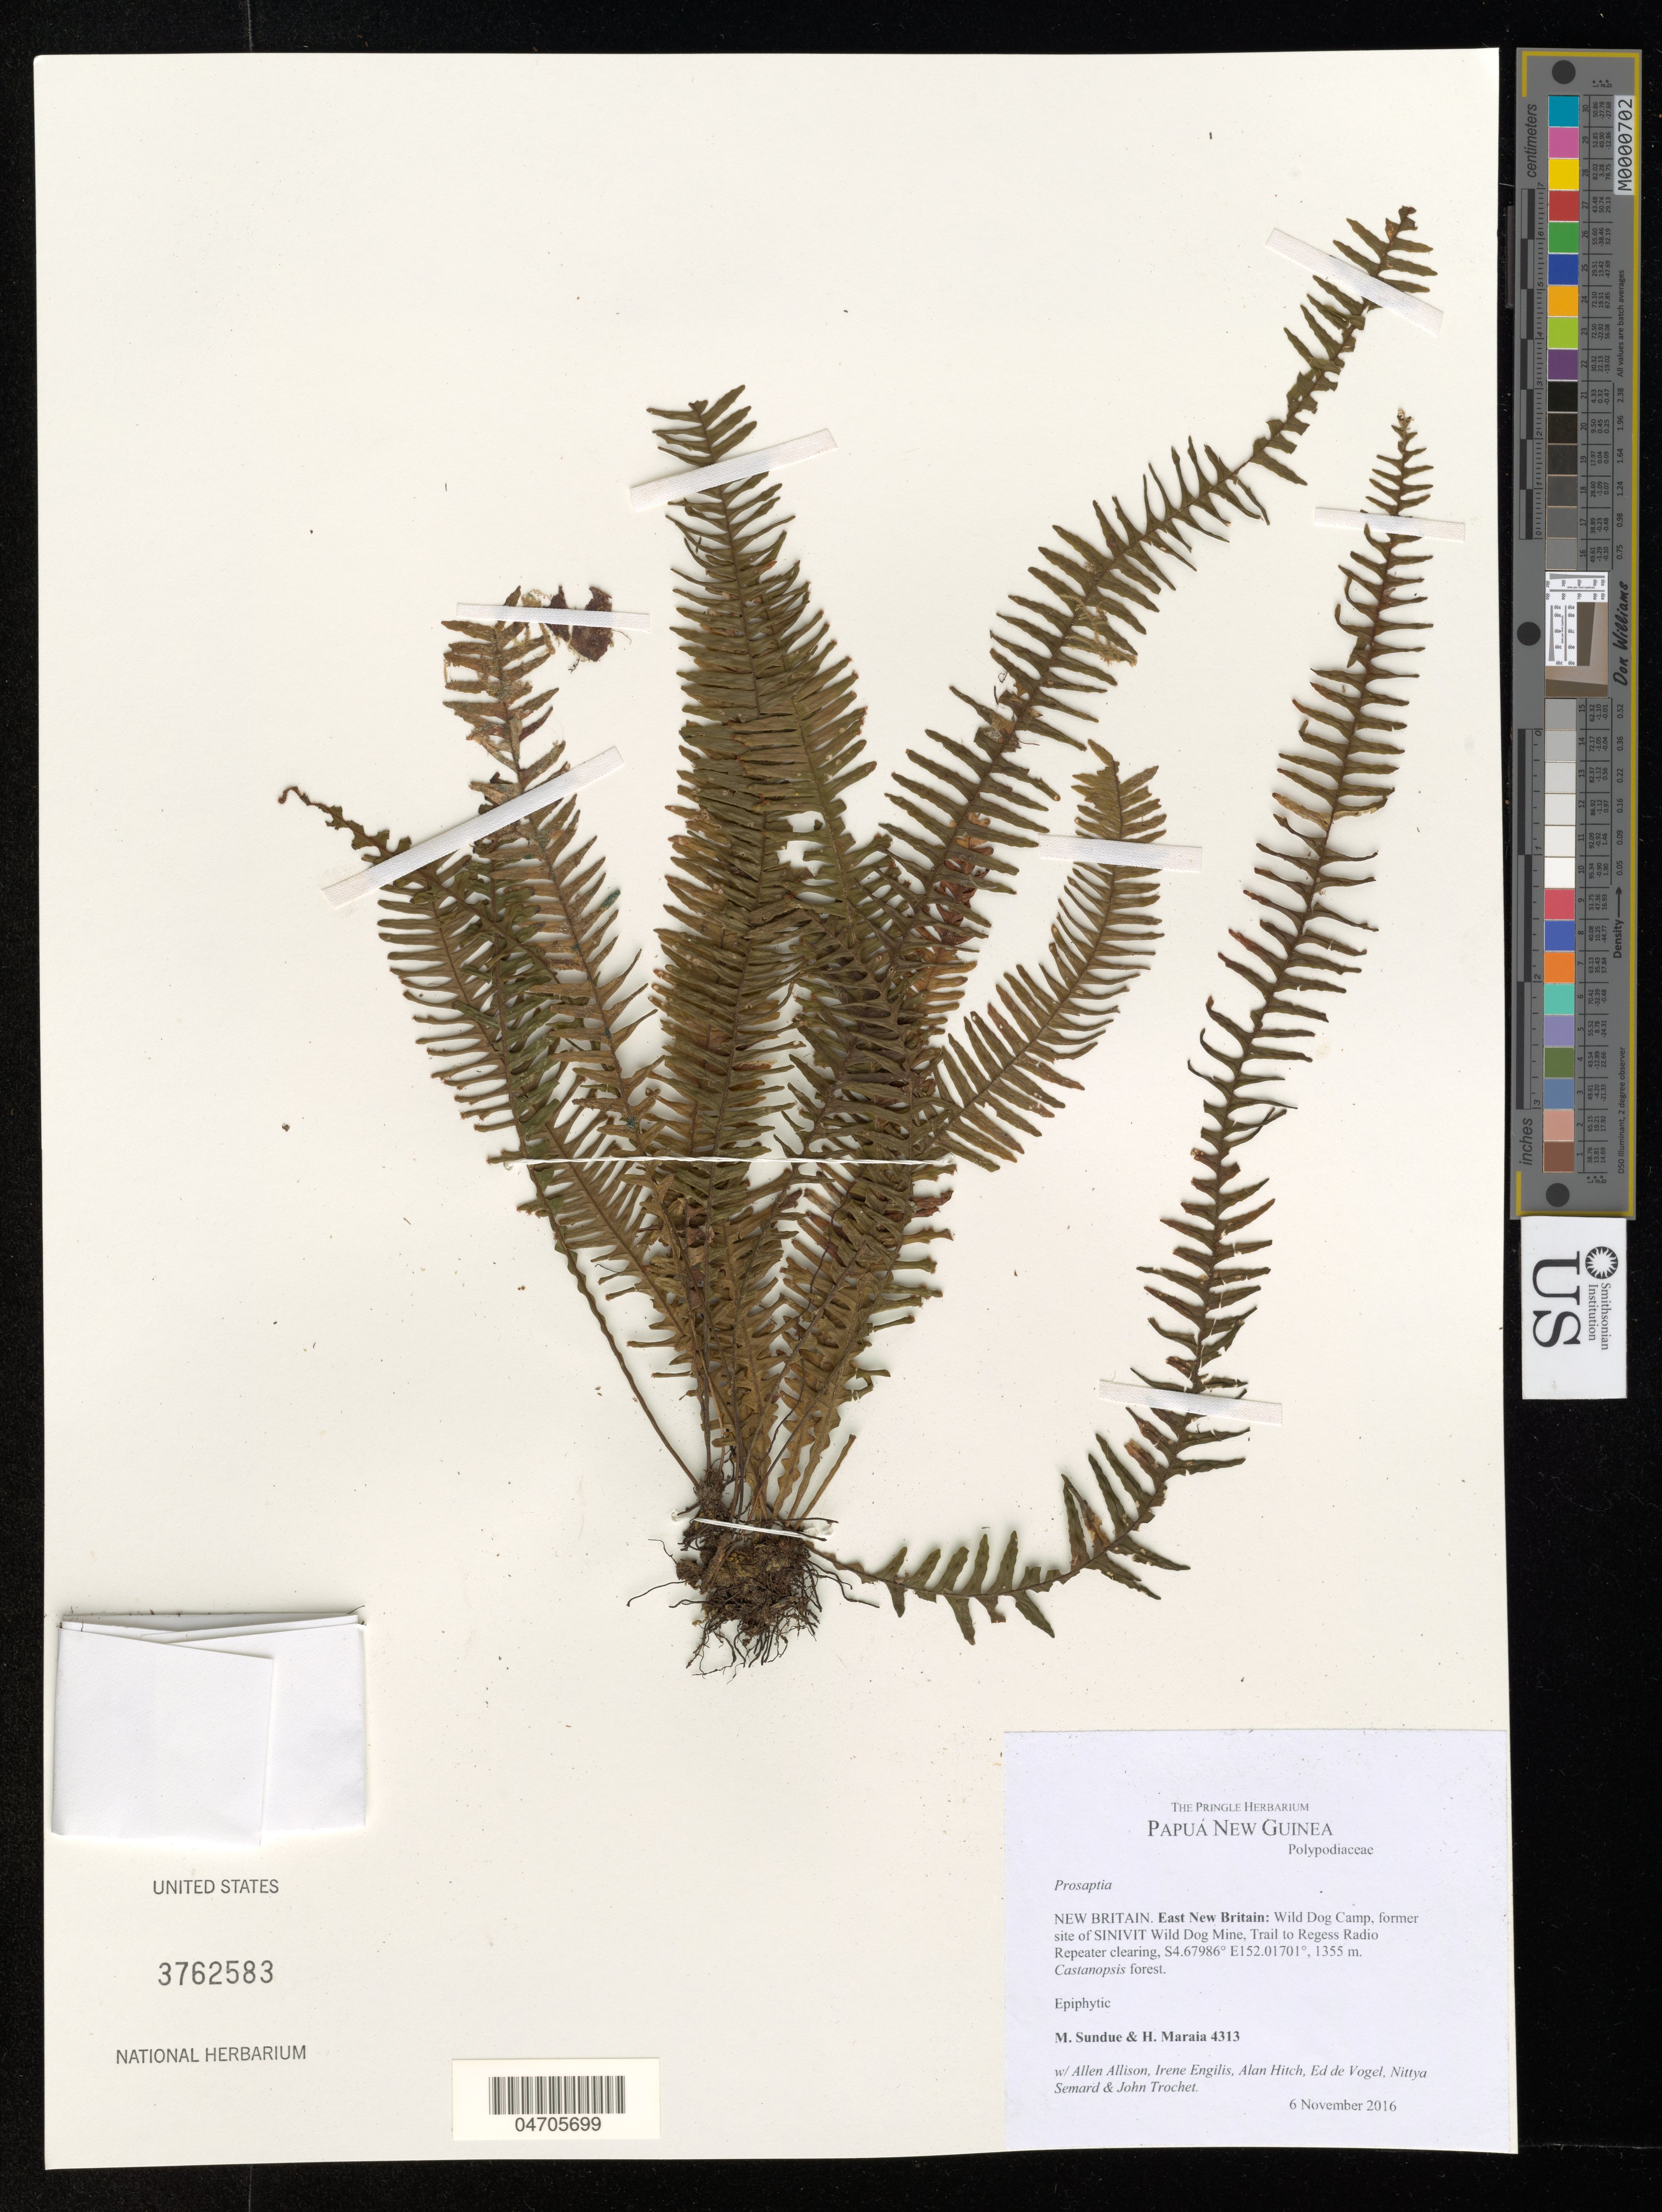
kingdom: Plantae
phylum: Tracheophyta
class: Polypodiopsida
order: Polypodiales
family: Polypodiaceae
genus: Prosaptia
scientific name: Prosaptia sp.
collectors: M. Sundue, H. Maraia, A. Allison & A. Garcia Jimenez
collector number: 4313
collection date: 2016-11-06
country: Papua New Guinea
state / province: East New Britain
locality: New Britain. Wild Dog Camp, former site of SINIVIT Wild Dog Mine, Trail to Regess Radio Repeater clearing.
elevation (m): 1355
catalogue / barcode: US 3762583